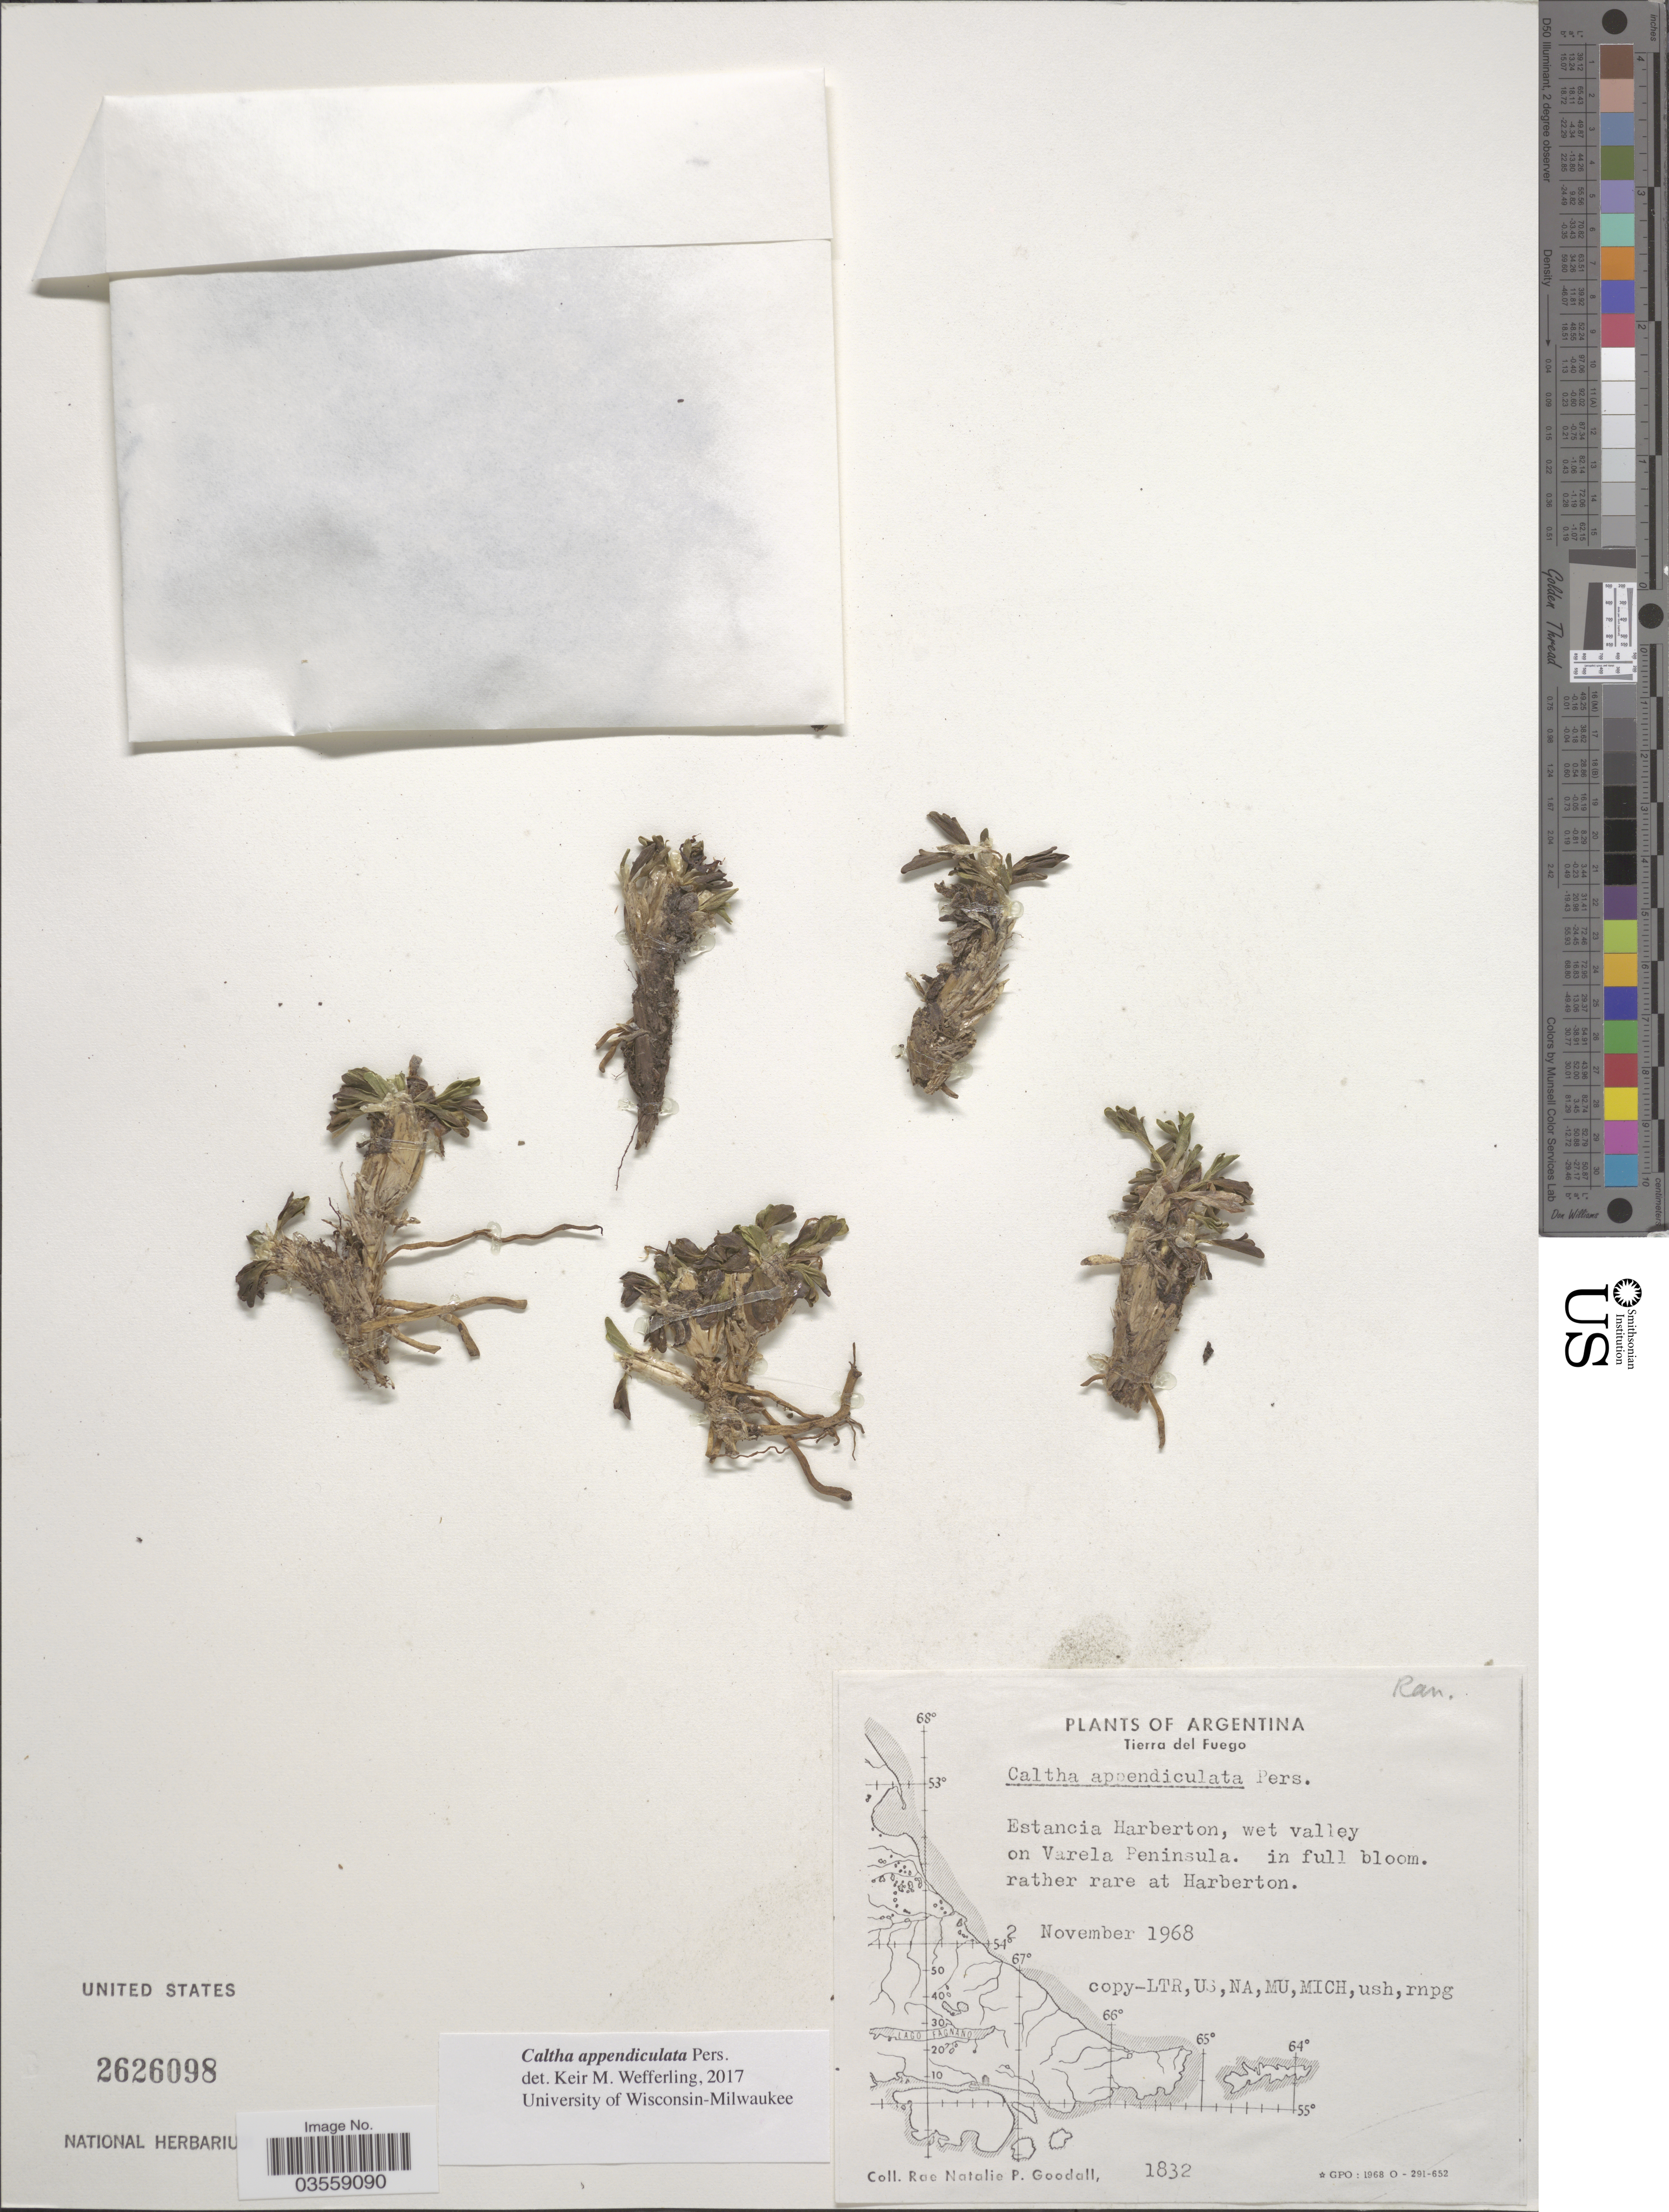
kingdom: Plantae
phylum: Tracheophyta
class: Magnoliopsida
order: Ranunculales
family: Ranunculaceae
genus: Caltha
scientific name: Caltha appendiculata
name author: Pers.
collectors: R. Goodall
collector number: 1832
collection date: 1968-11-02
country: Argentina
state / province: Tierra del Fuego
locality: Estancia Harberton, wet valley on Varela Peninsula.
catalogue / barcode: US 2626098